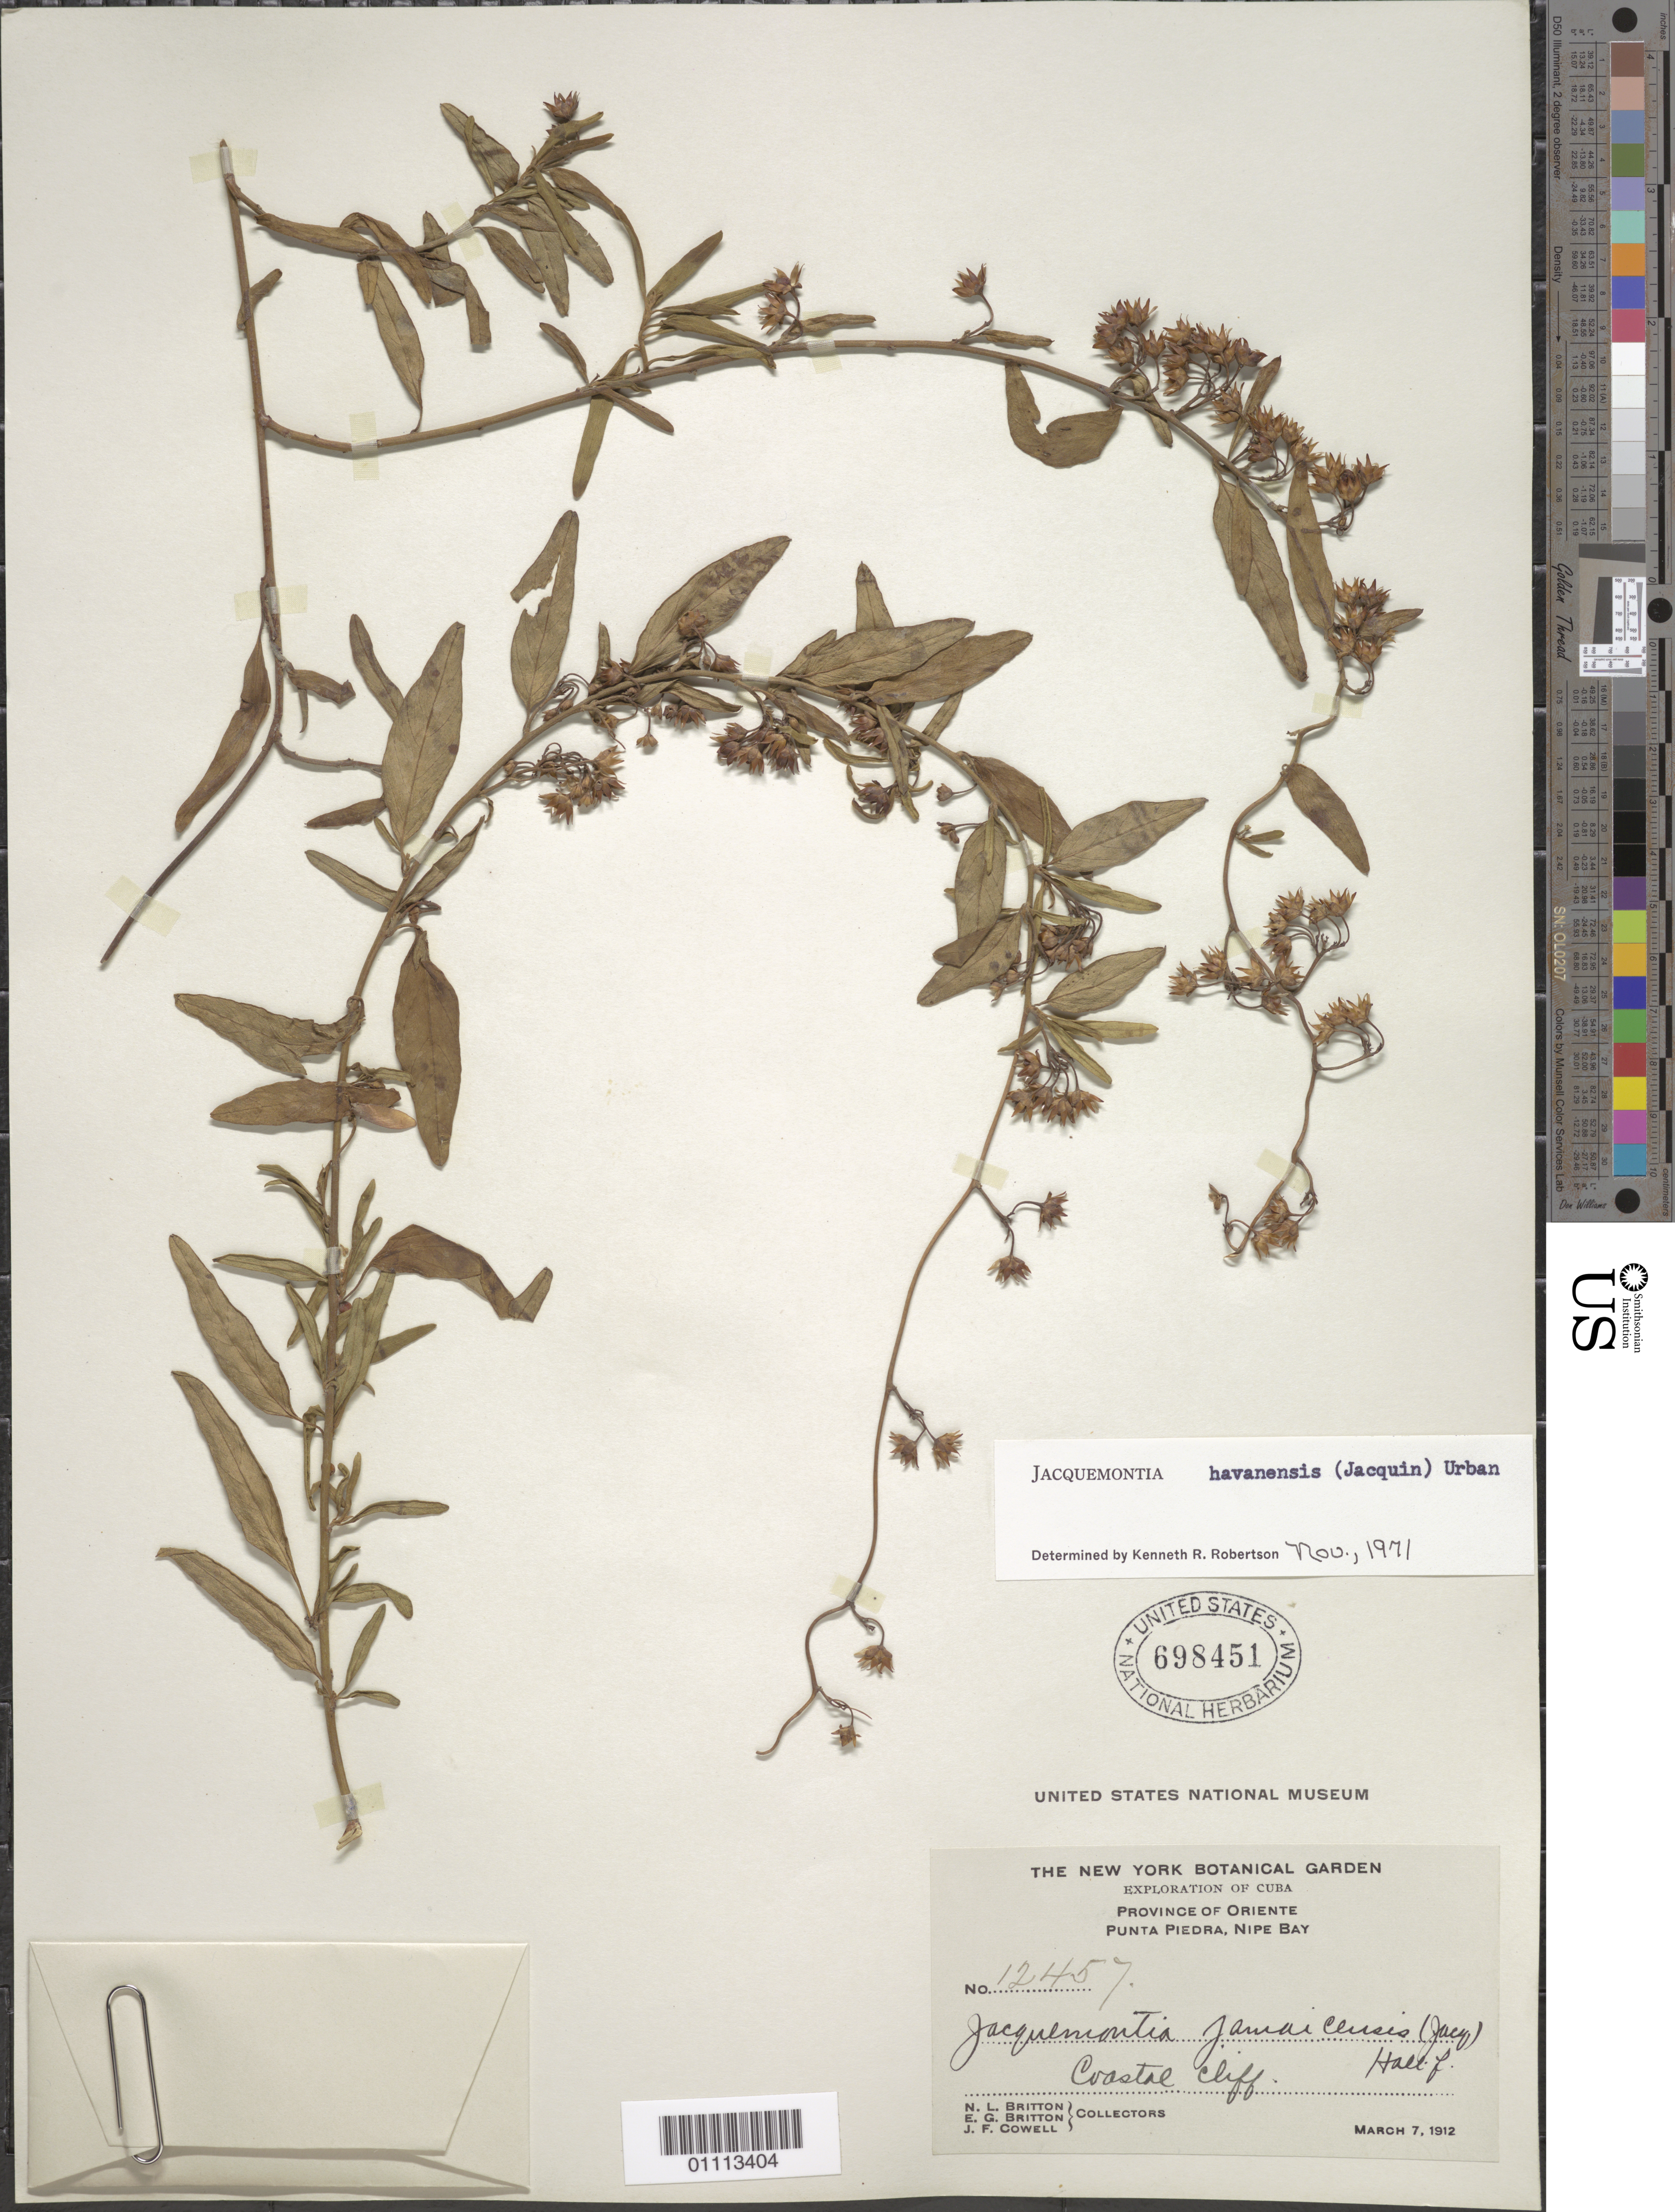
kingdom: Plantae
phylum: Tracheophyta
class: Magnoliopsida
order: Solanales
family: Convolvulaceae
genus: Jacquemontia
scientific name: Jacquemontia havanensis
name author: (Jacq.) Urb.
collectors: N. Britton, E. G. Britton & J. F. Cowell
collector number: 12457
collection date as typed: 07 Mar 1912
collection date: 1912-03-07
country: Cuba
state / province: Holguín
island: Cuba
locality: Punta Piedra, Nipe Bay Coastal cliff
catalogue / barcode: US 698451